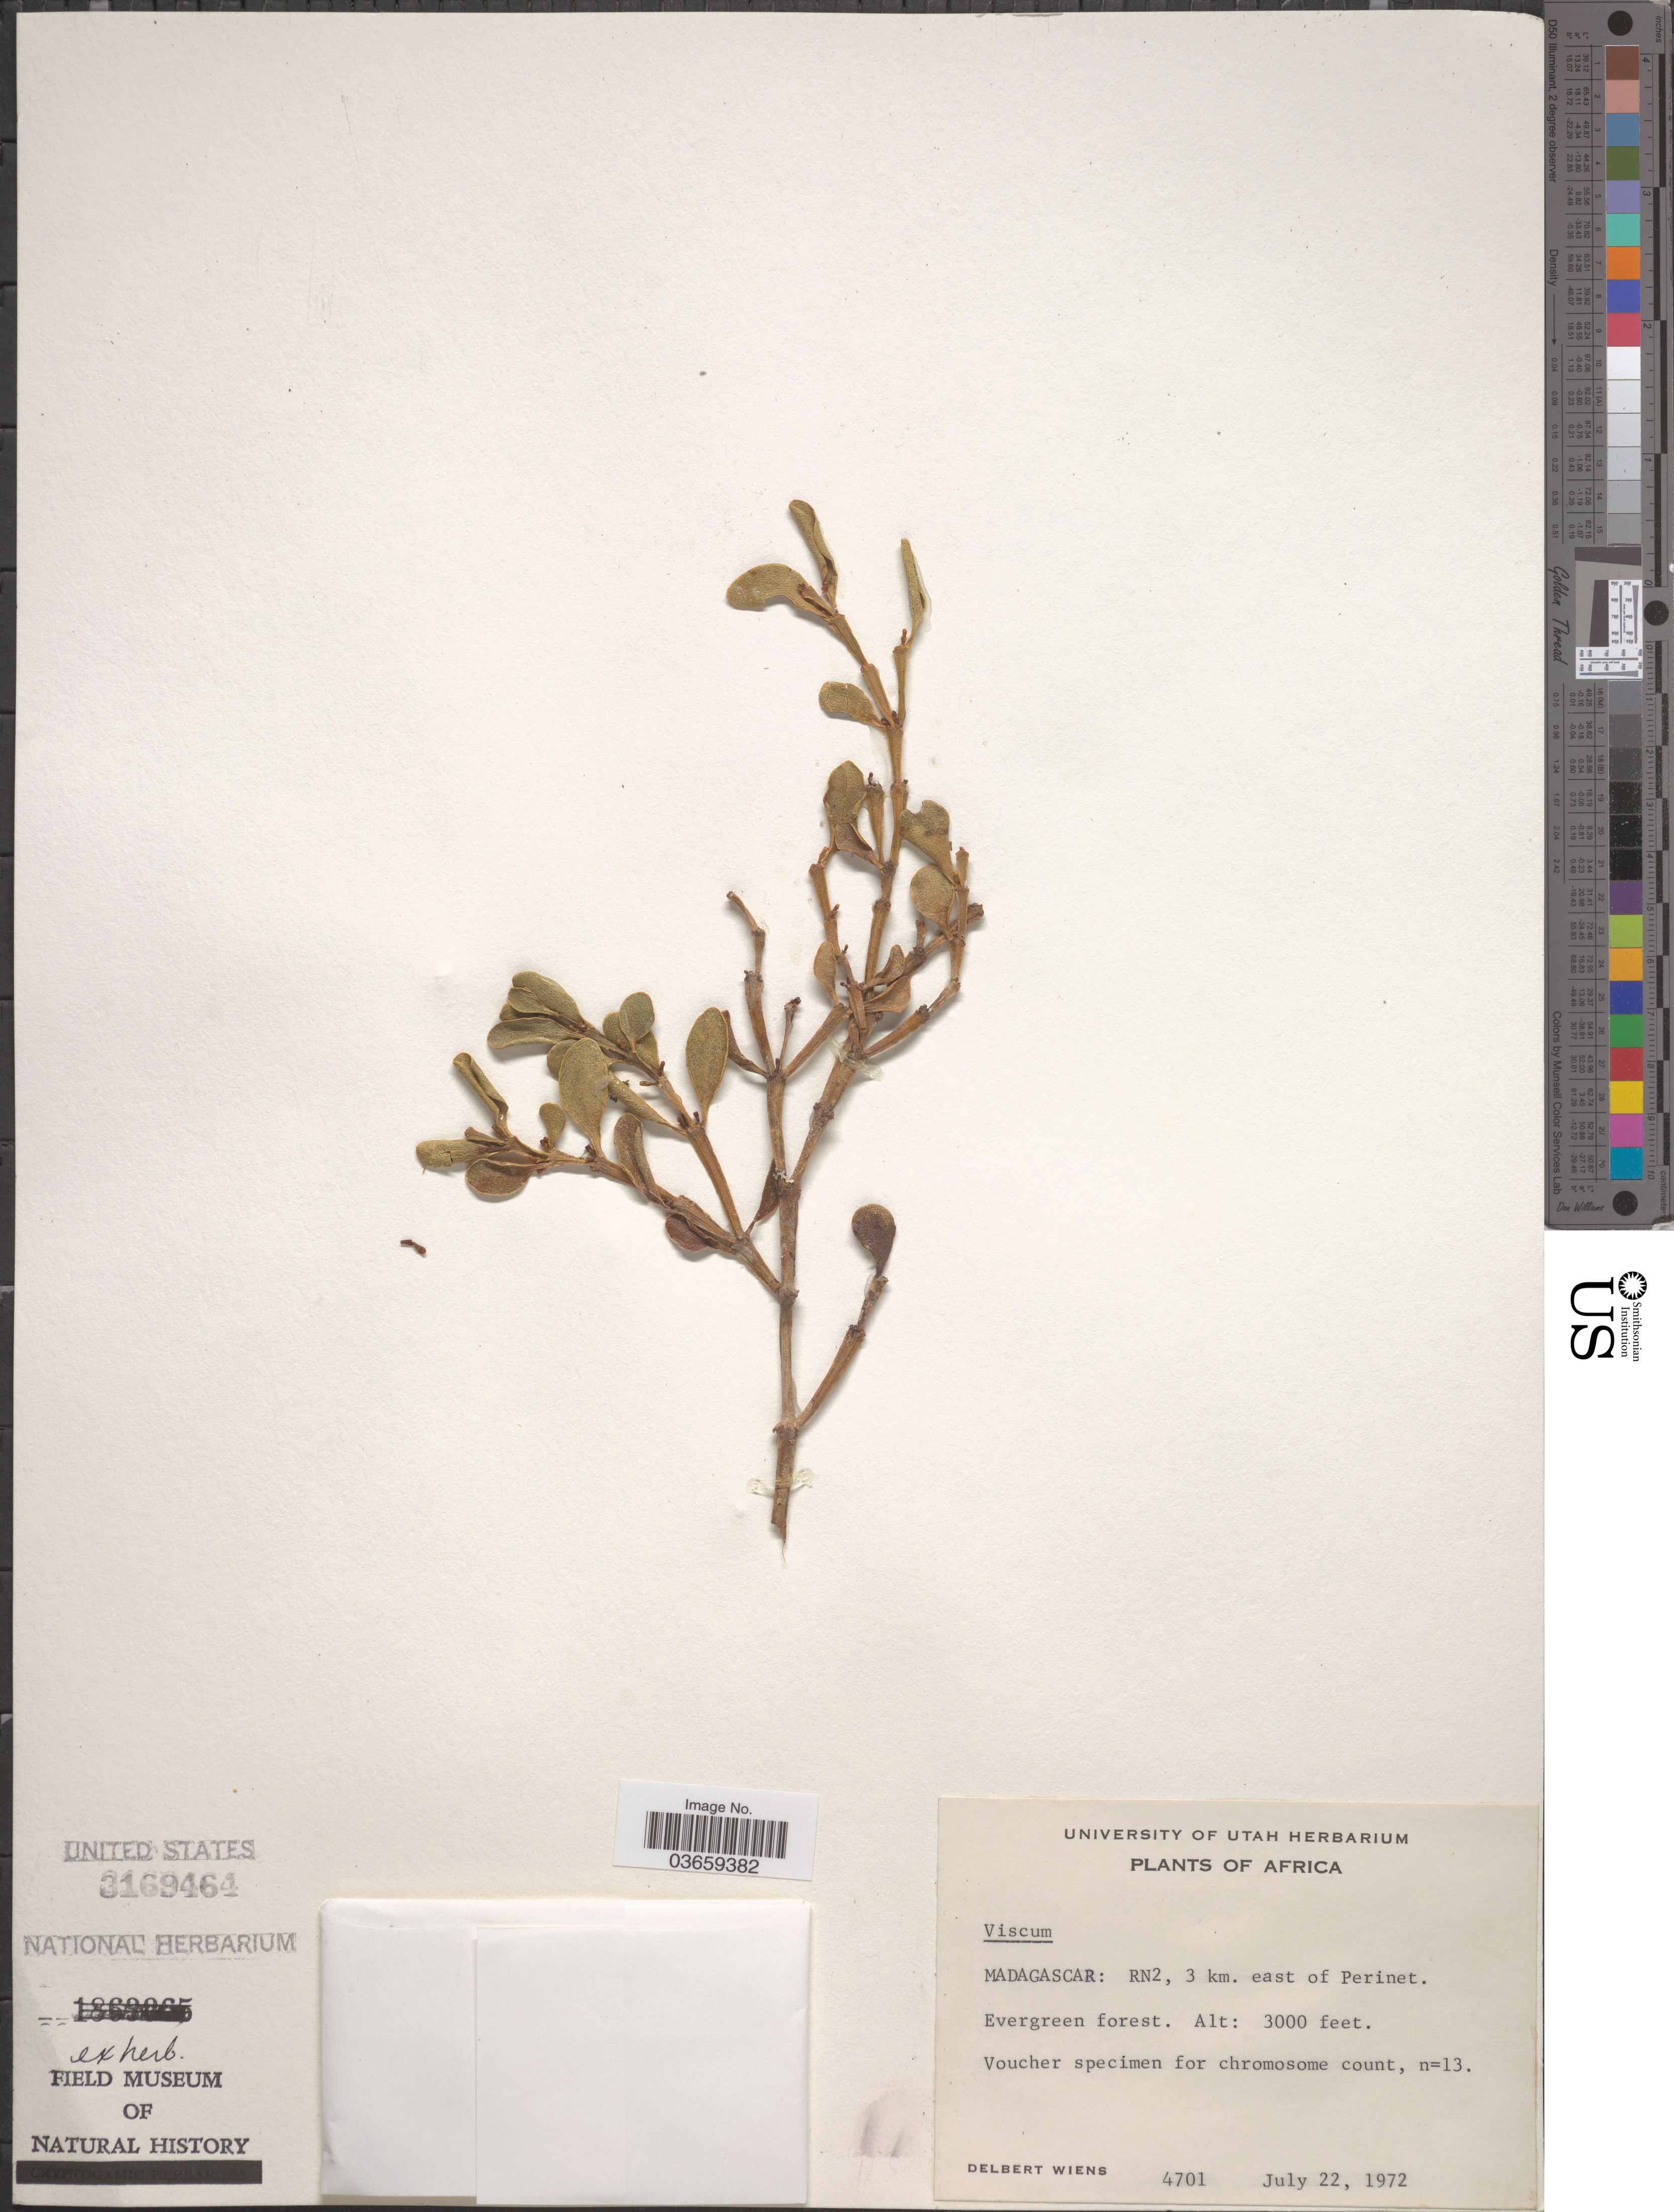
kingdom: Plantae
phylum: Tracheophyta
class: Magnoliopsida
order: Santalales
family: Viscaceae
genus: Viscum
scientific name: Viscum sp.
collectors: D. Wiens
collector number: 4701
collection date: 1972-07-22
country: Madagascar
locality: RN2, 3 km. east of Perinet.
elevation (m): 914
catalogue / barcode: US 3169464